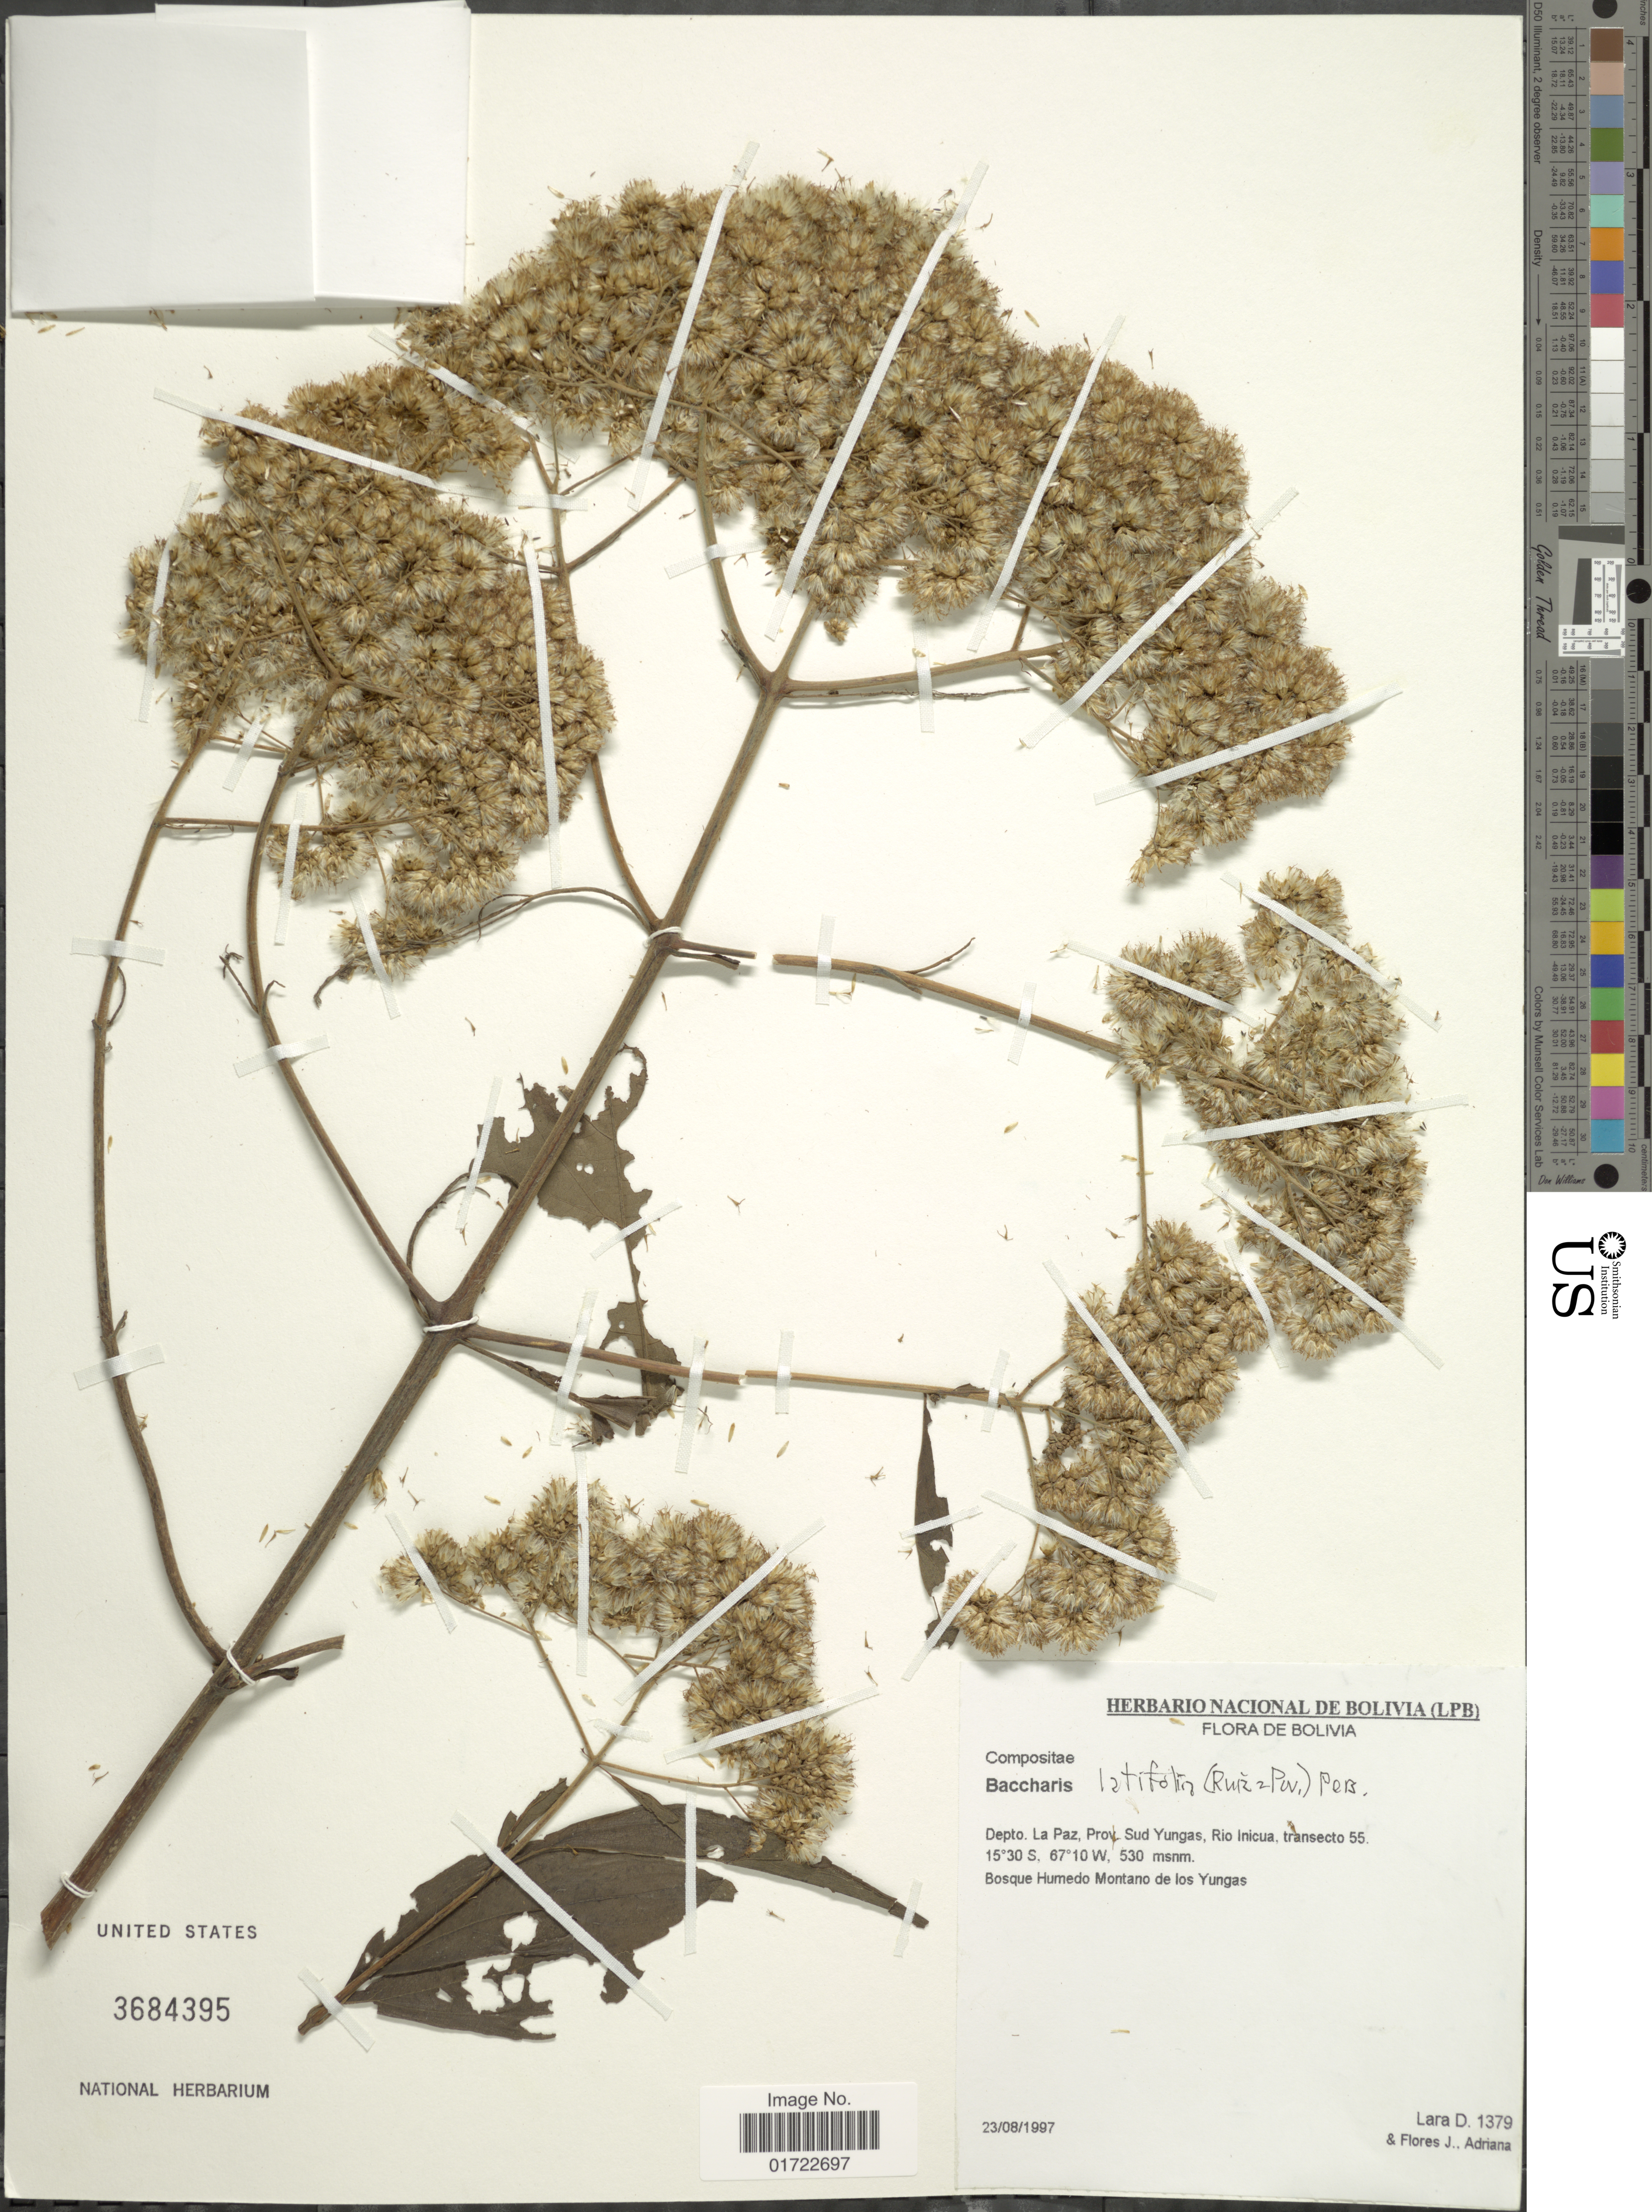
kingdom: Plantae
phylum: Tracheophyta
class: Magnoliopsida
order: Asterales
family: Asteraceae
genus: Baccharis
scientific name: Baccharis latifolia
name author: (Ruiz & Pav.) Pers.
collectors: D. Lara & F. Adriana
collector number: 1379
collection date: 1997-08-23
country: Bolivia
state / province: La Paz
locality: Depto. La Paz, Prov, Sud Yungas, Rio Inicua, transecto 55. Bosque Humedo Montano de los Yungas.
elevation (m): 530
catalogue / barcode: US 3684395